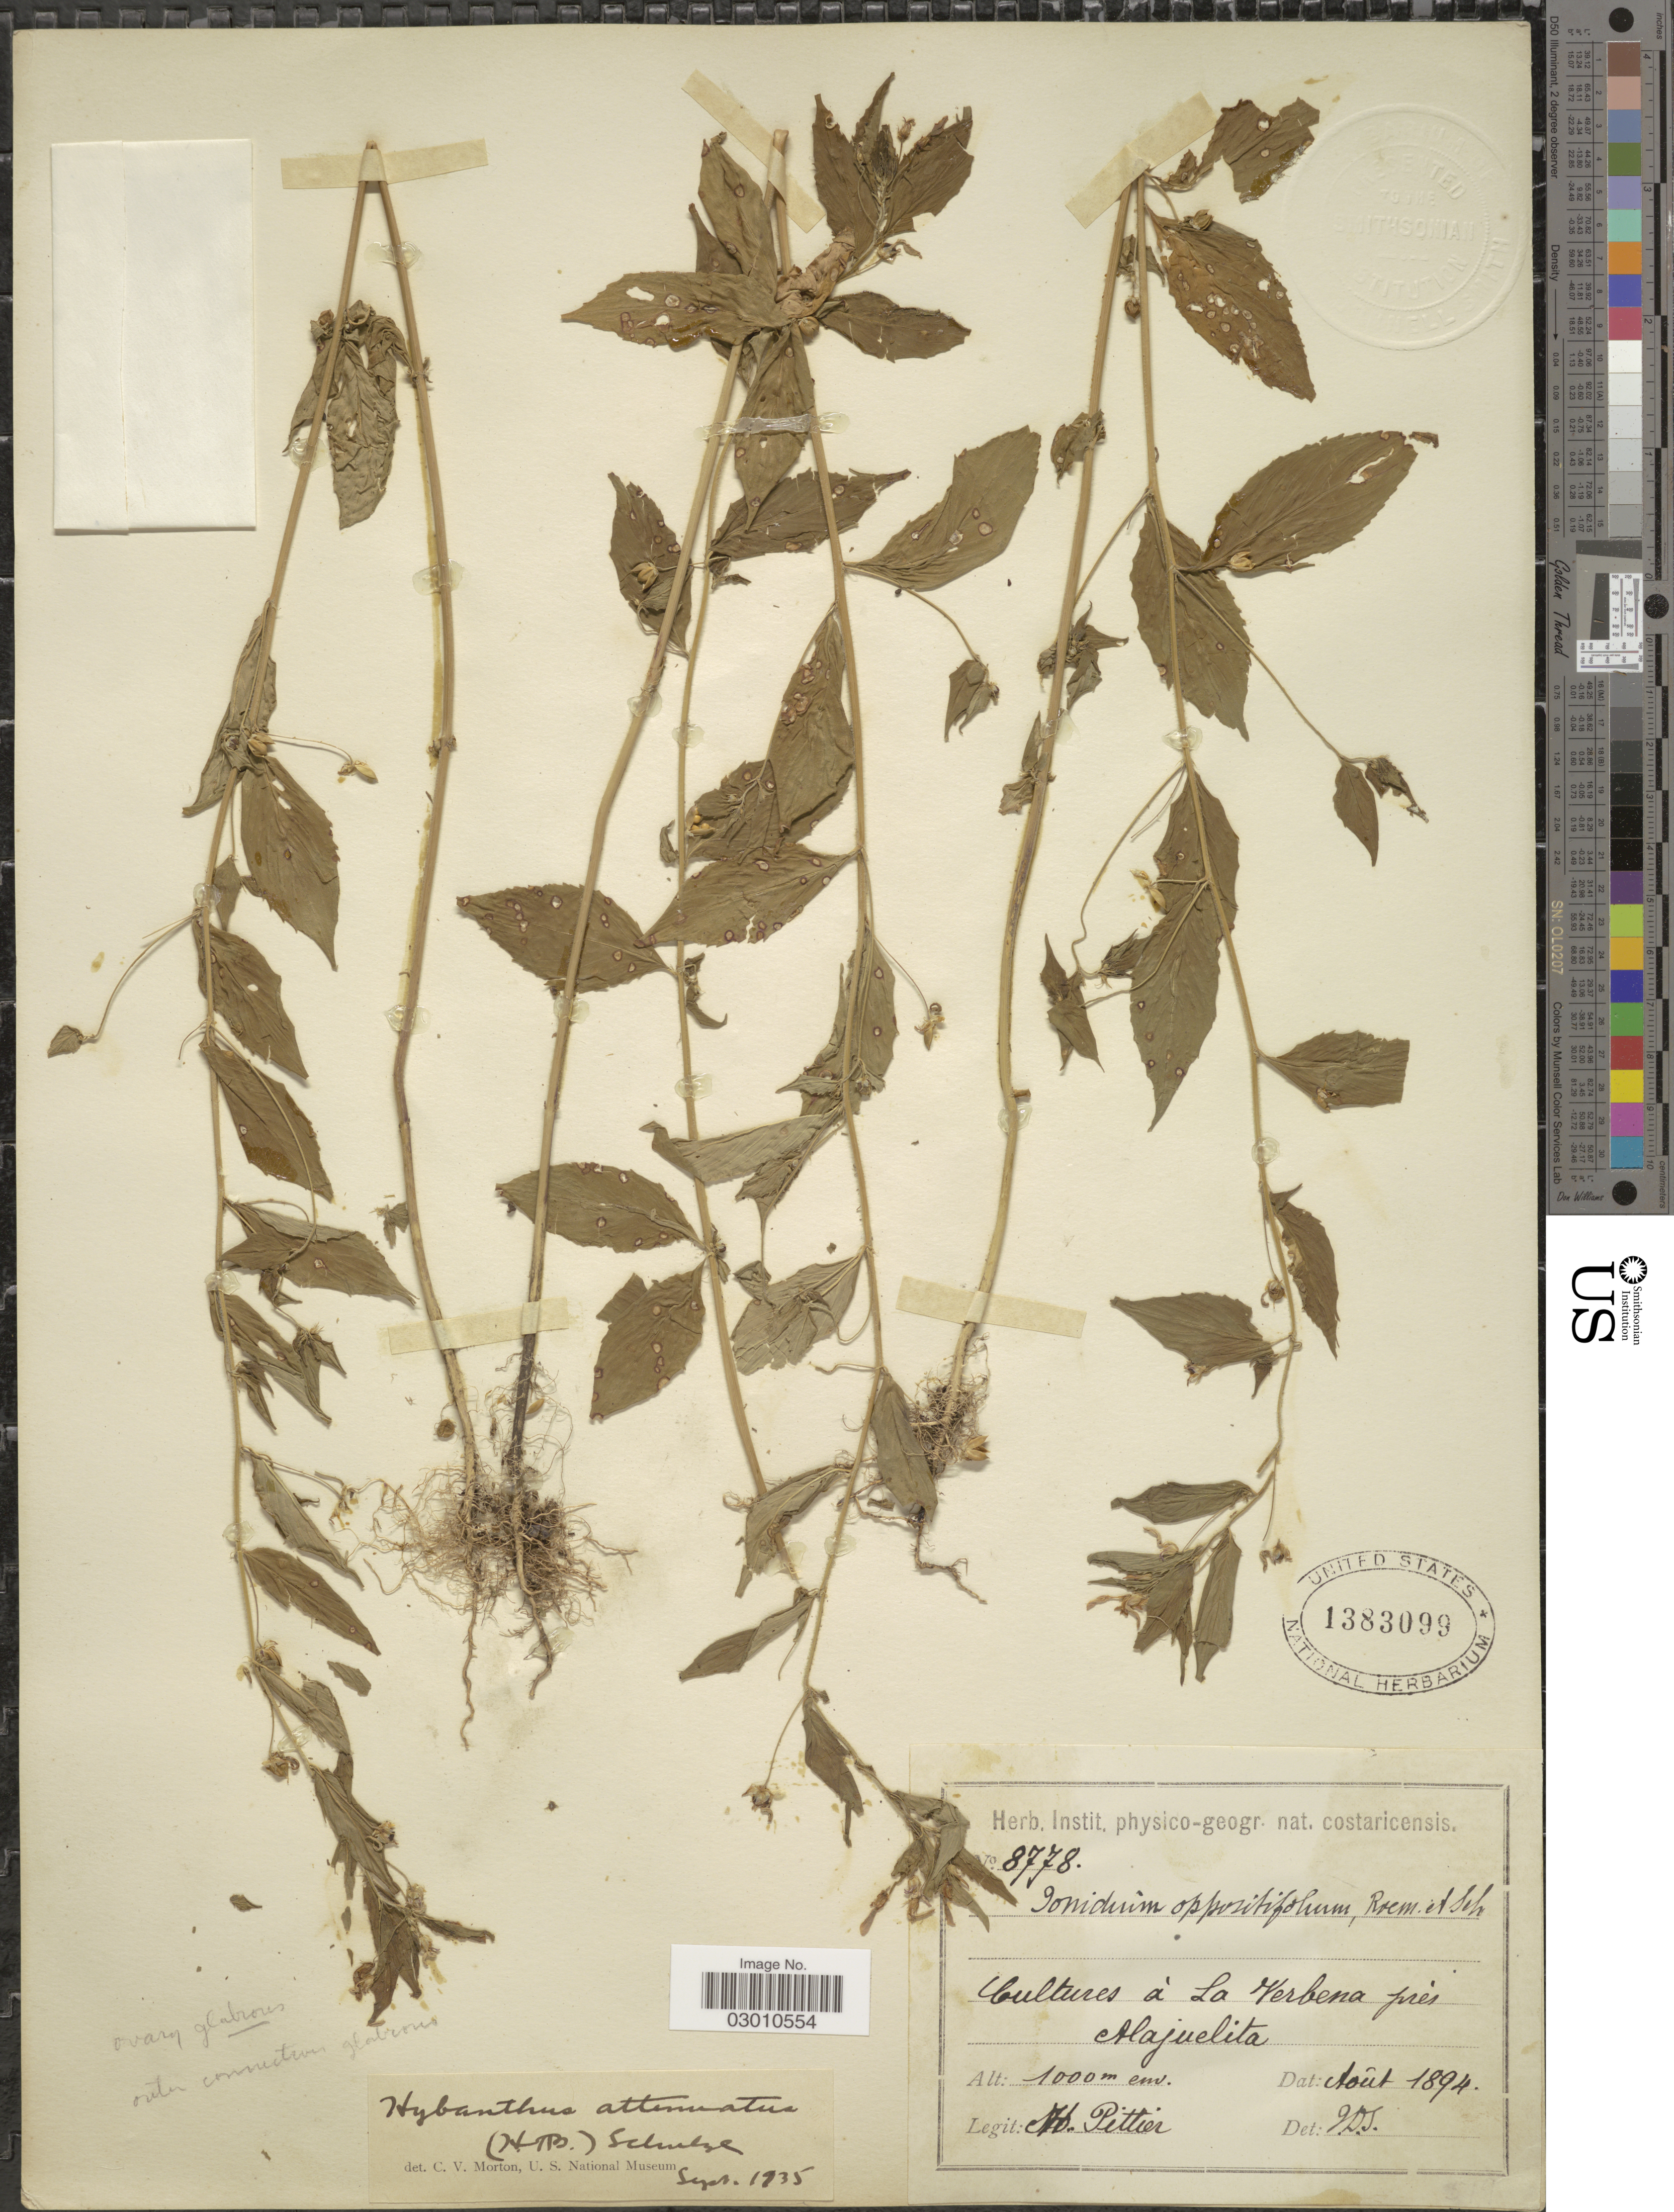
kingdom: Plantae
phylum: Tracheophyta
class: Magnoliopsida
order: Malpighiales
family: Violaceae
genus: Pombalia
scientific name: Pombalia attenuata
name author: (Humb. & Bonpl. ex Willd.) Paula-Souza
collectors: H. F. Pittier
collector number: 8778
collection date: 1894-08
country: Costa Rica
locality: Cultures à La Verbena près Alajuelita.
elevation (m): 1000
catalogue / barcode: US 1383099